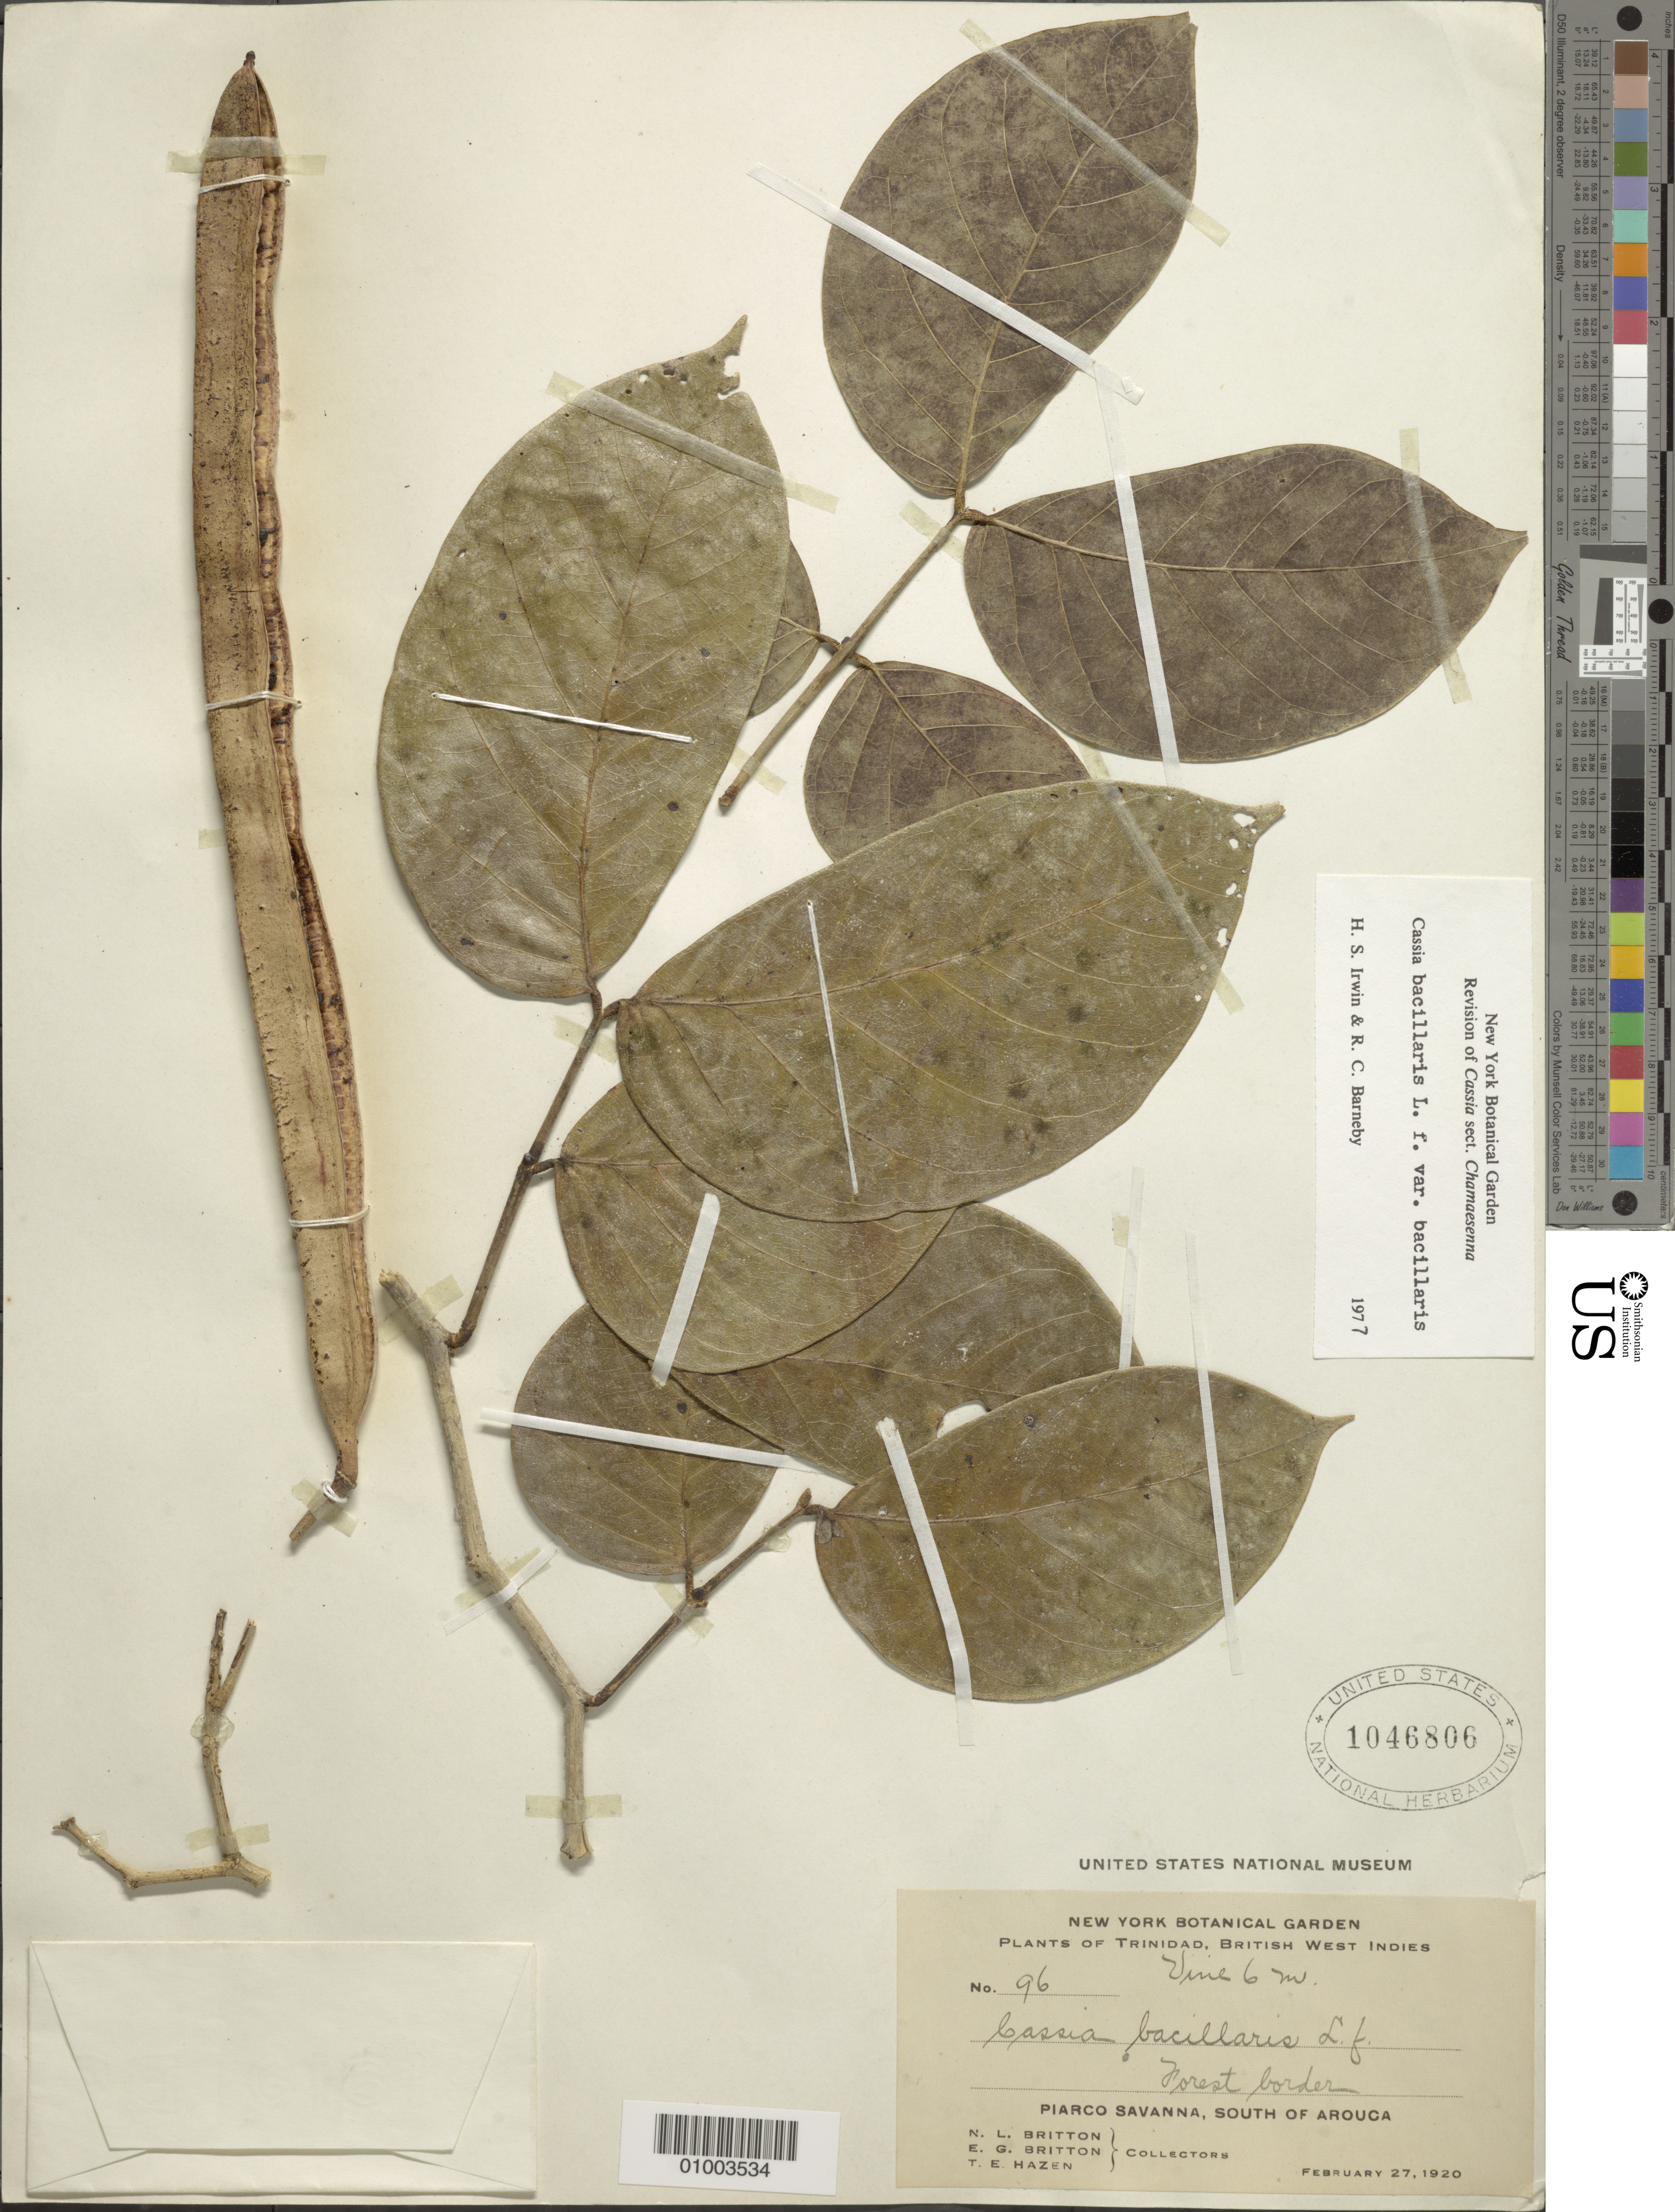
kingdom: Plantae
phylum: Tracheophyta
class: Magnoliopsida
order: Fabales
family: Fabaceae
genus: Senna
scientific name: Senna bacillaris var. bacillaris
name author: (L. f.) H.S. Irwin & Barneby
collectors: N. Britton, E. G. Britton & T. E. Hazen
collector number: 96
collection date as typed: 27 Feb 1920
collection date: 1920-02-27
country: Trinidad and Tobago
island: Trinidad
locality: Piarco Savanna, South of Arouca. Forest border.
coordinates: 0 N, 0 E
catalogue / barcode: US 1046806